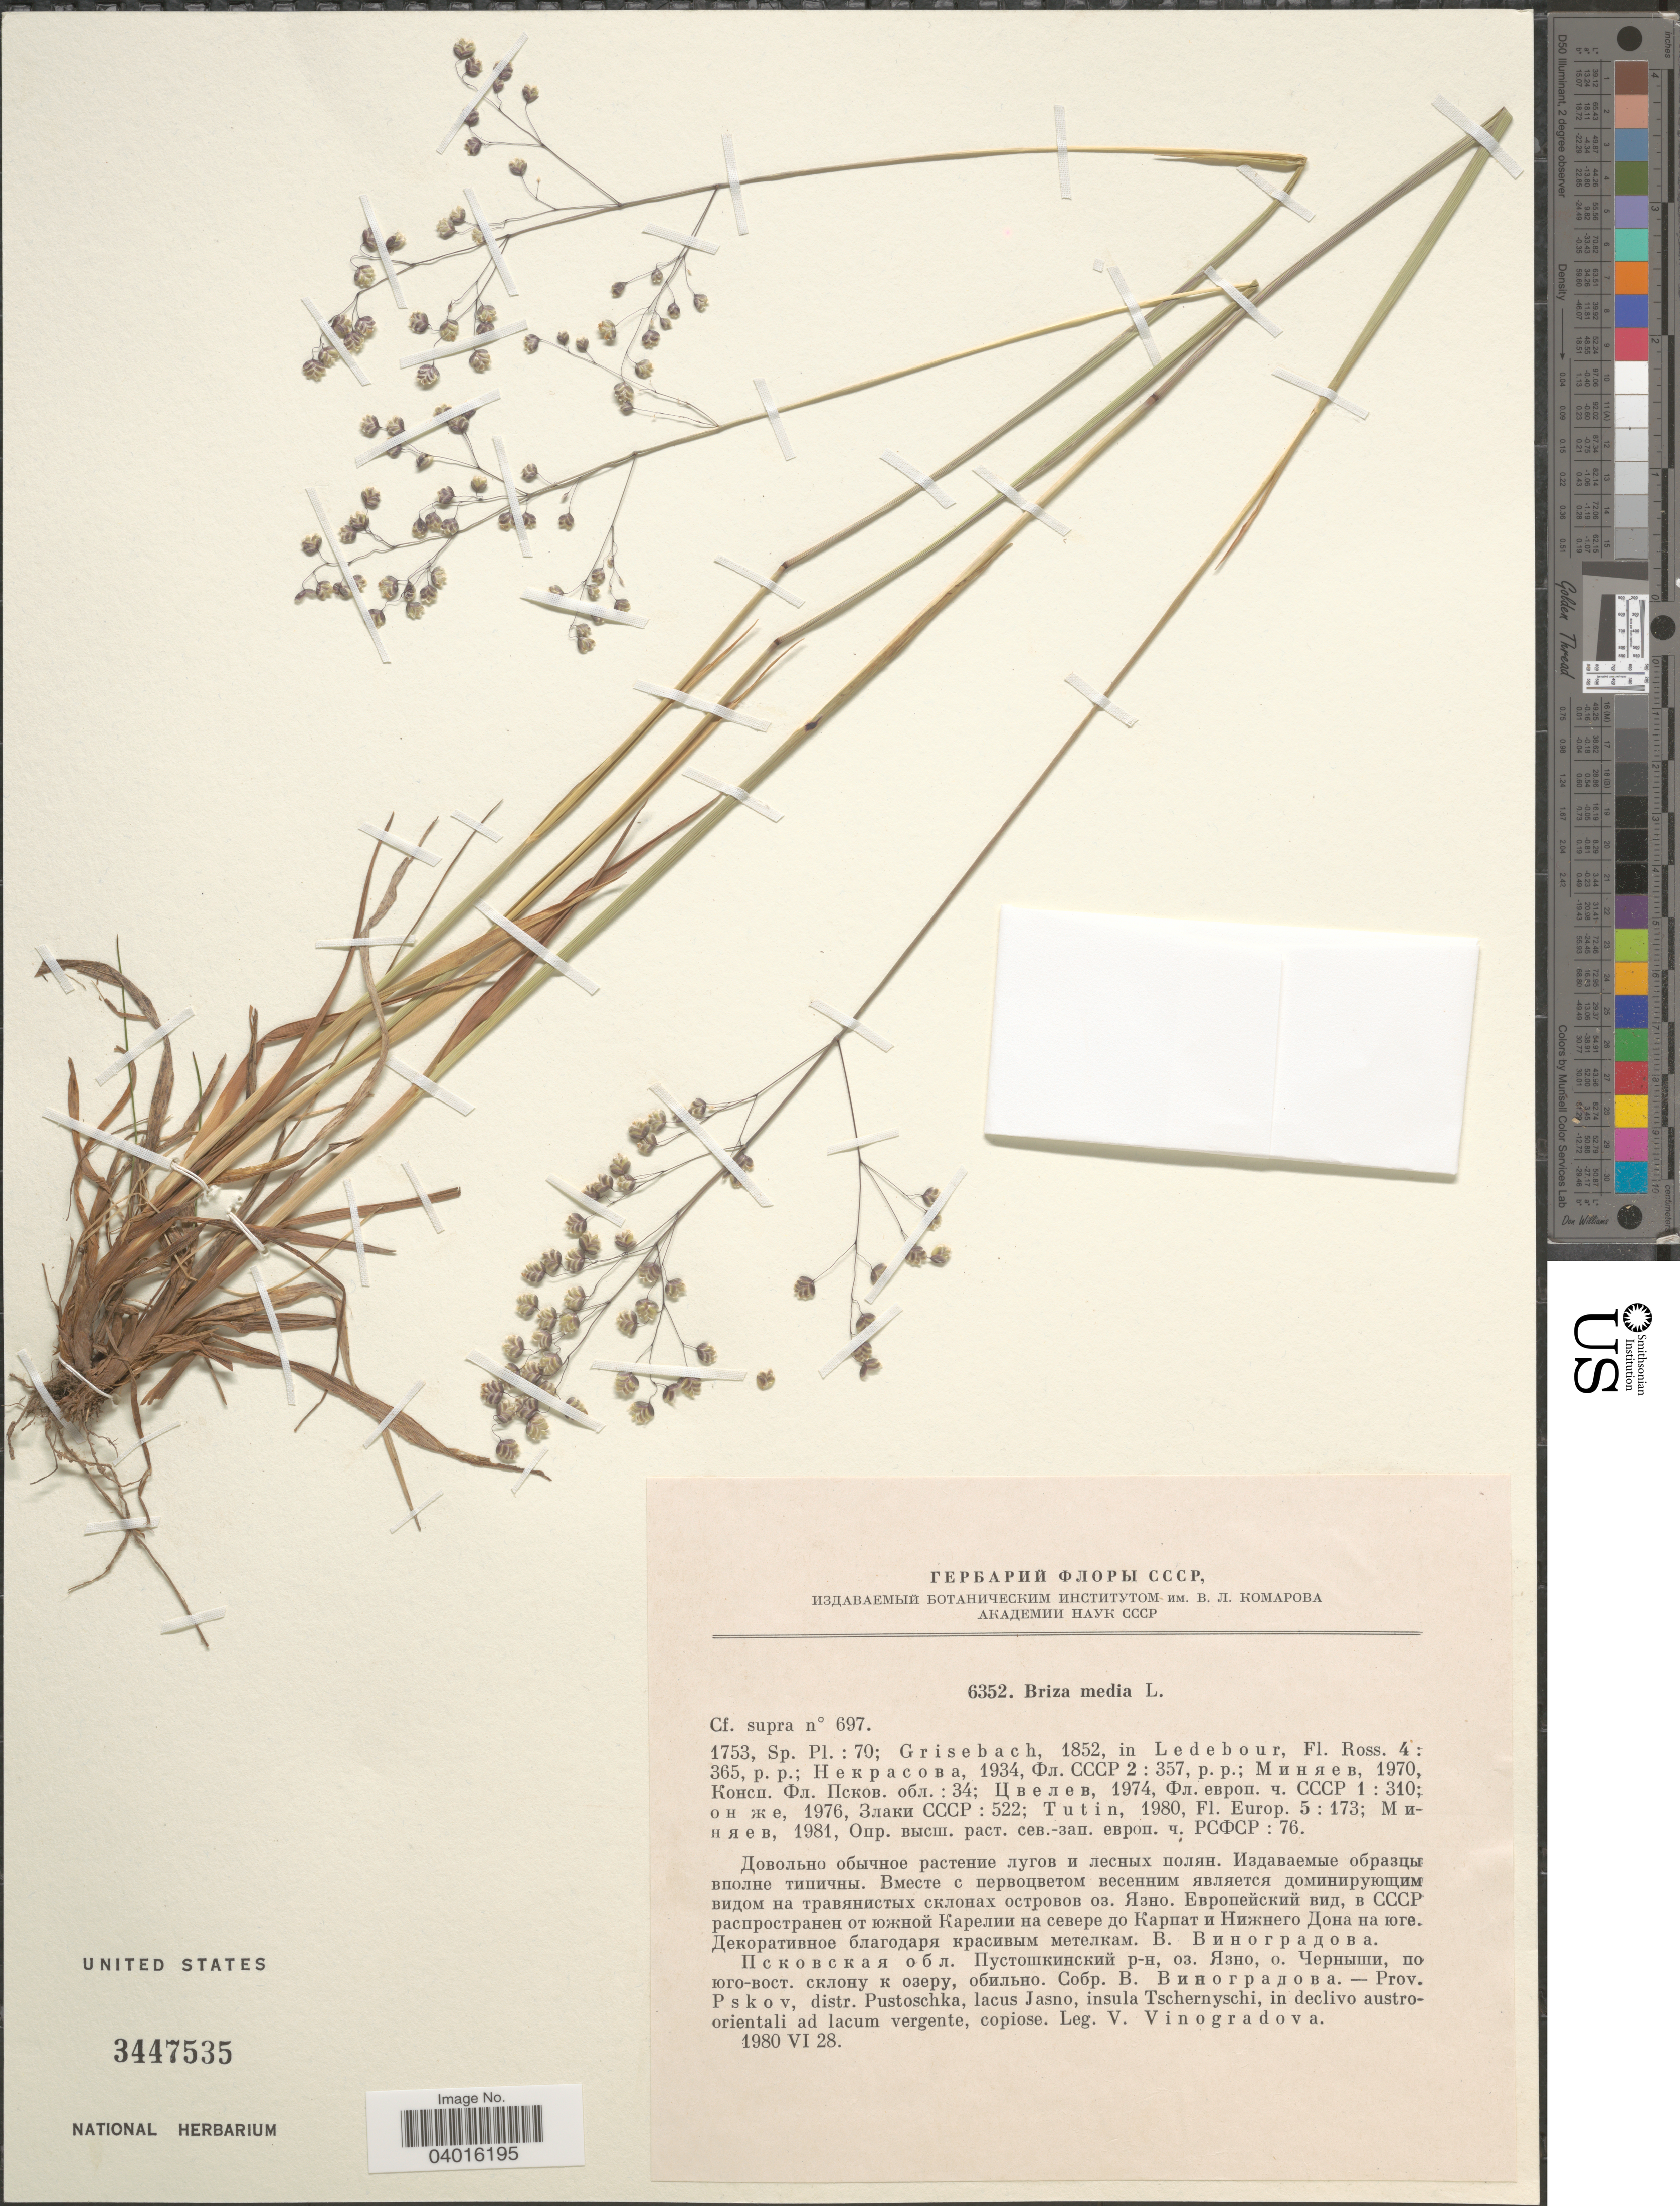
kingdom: Plantae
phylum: Tracheophyta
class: Liliopsida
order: Poales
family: Poaceae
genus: Briza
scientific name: Briza media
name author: L.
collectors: V. Vinogradova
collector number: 6352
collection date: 1980-06-28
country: Russian Federation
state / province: Pskov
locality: Distr. Pustoschka, lacus Jasno, insula Tschernyschi, in declivo austro-orientali ad lacum vergente, copiose.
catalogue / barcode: US 3447535